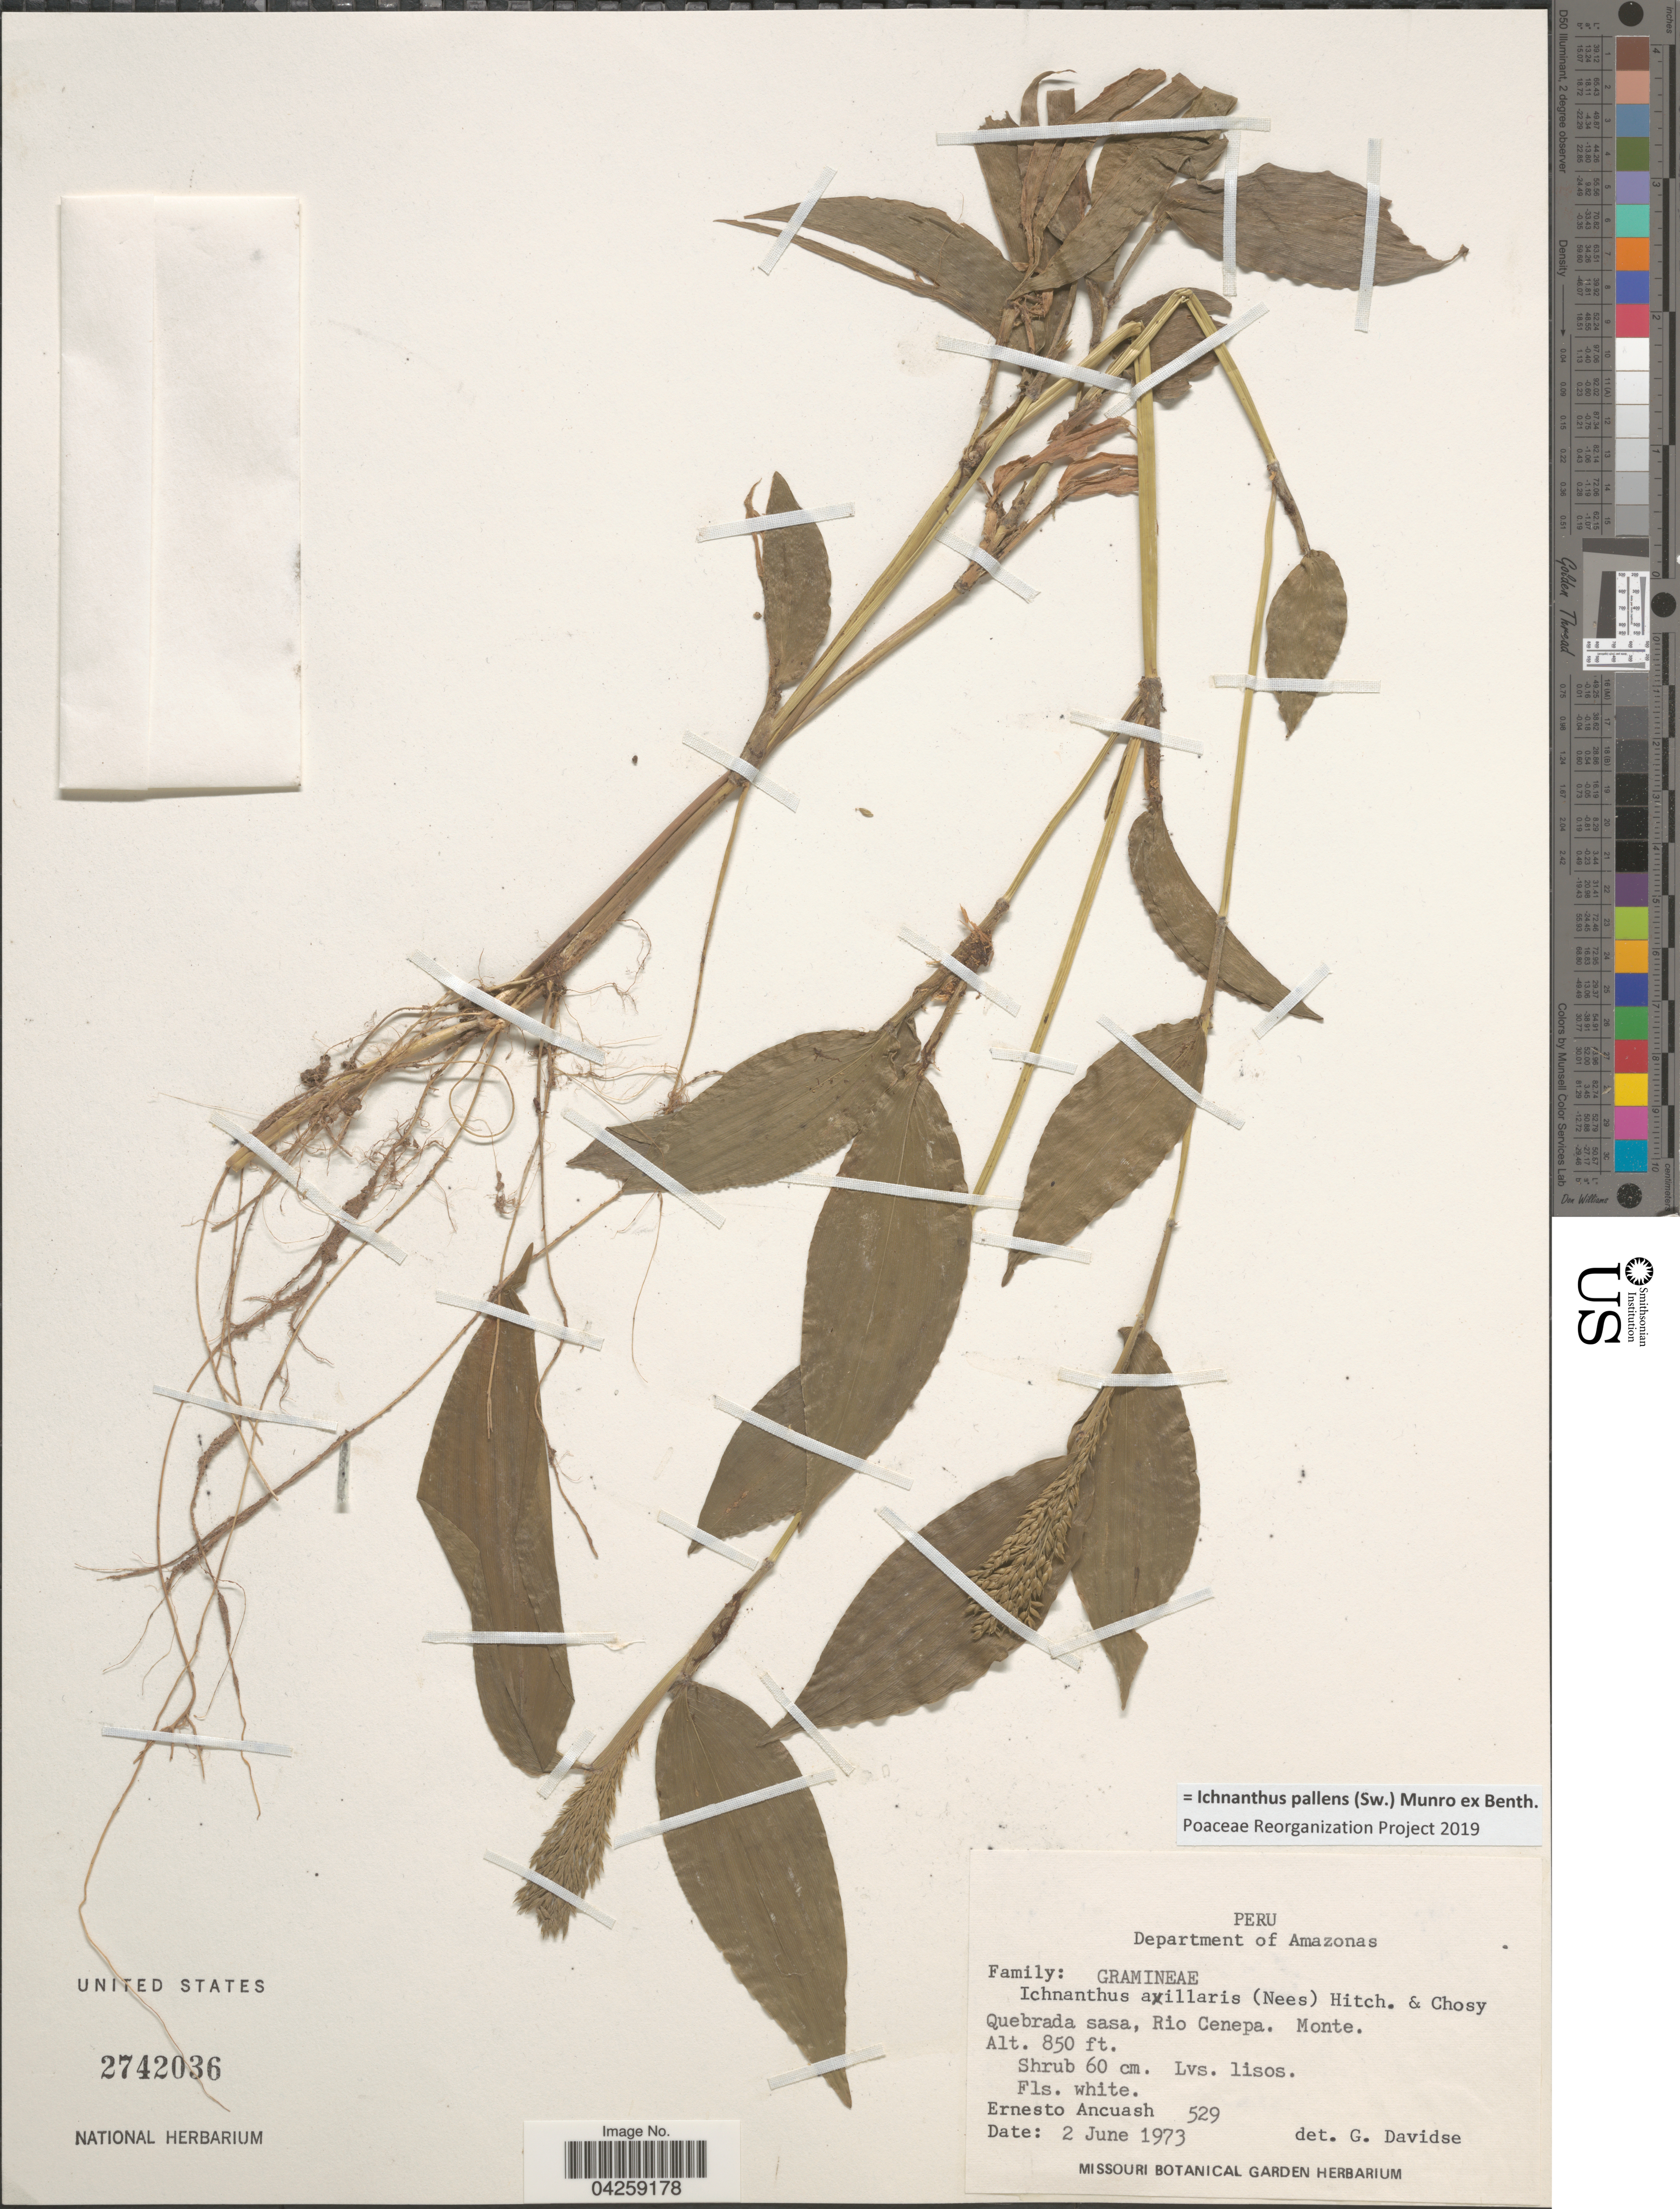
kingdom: Plantae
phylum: Tracheophyta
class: Liliopsida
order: Poales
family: Poaceae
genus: Ichnanthus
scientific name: Ichnanthus pallens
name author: (Sw.) Munro ex Benth.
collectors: E. Ancuash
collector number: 529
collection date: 1973-06-02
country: Peru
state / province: Amazonas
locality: Department of Amazonas. Quebrada sasa, Rio Cenepa. Monte.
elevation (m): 259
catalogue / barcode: US 2742036